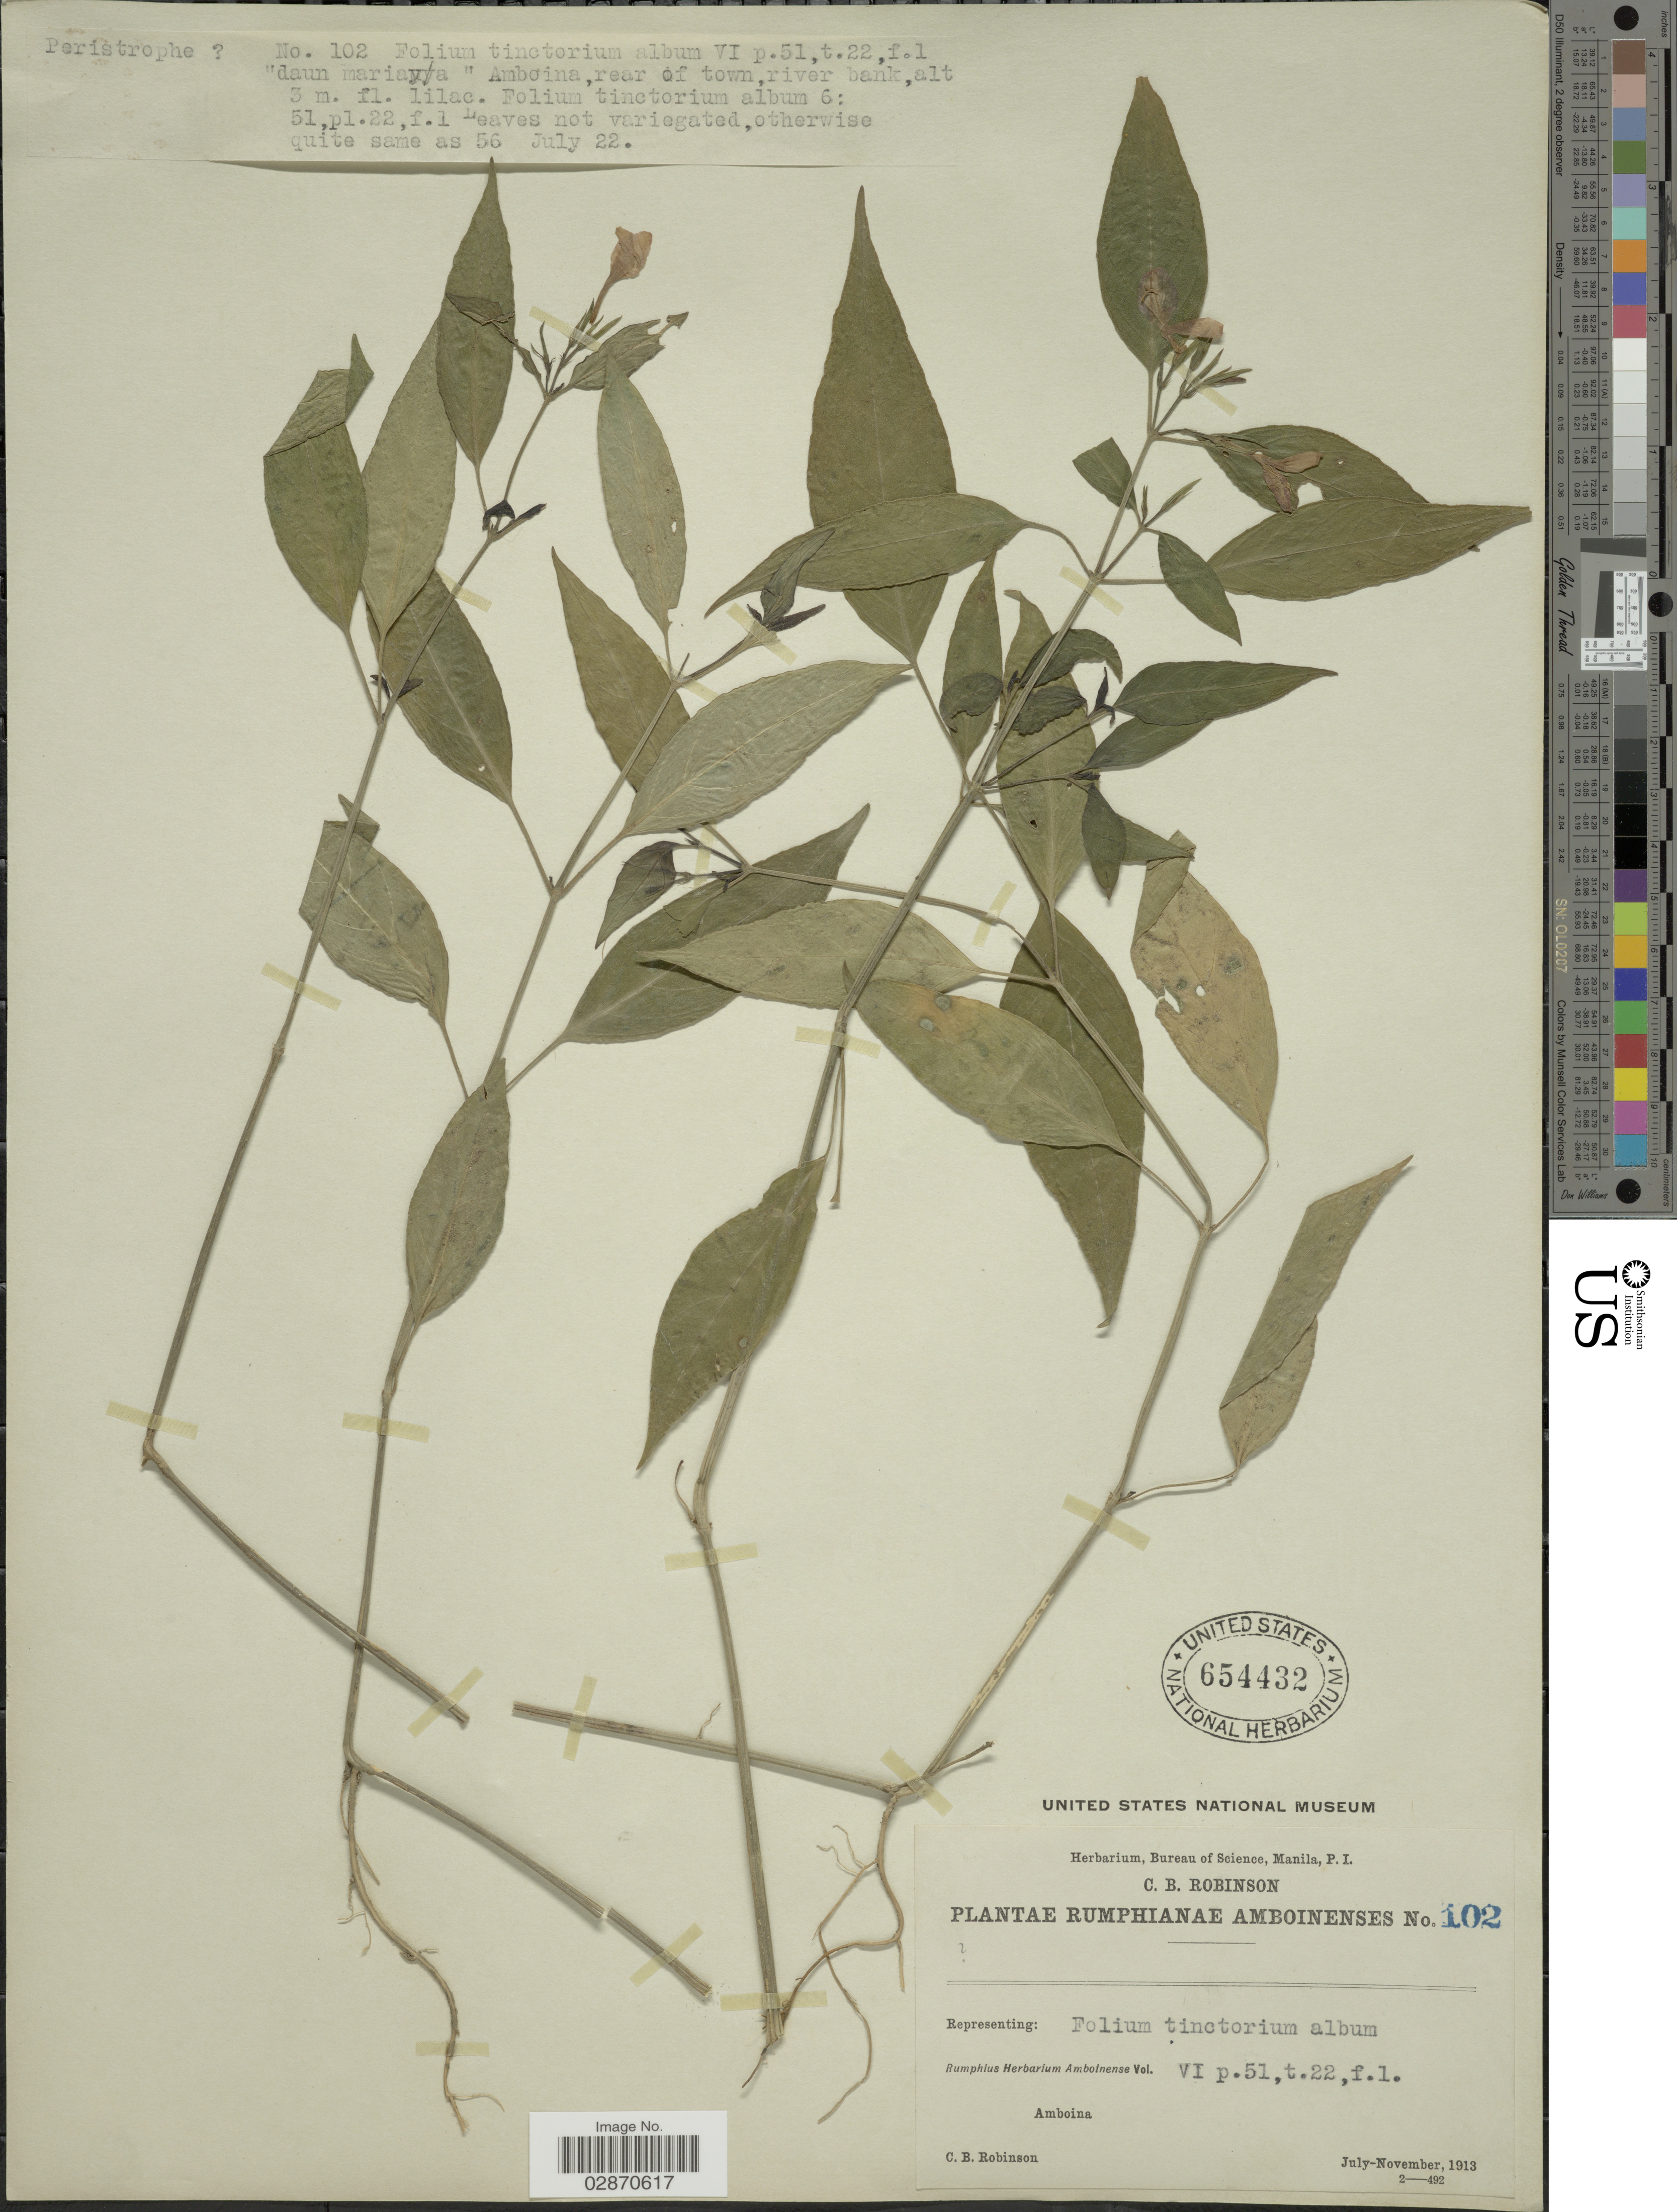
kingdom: Plantae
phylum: Tracheophyta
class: Magnoliopsida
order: Lamiales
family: Acanthaceae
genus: Peristrophe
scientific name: Peristrophe tinctoria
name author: (Roxb.) Nees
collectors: C. Robinson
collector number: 102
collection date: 1913-07/1913-11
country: Indonesia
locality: Amboina.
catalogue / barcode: US 654432